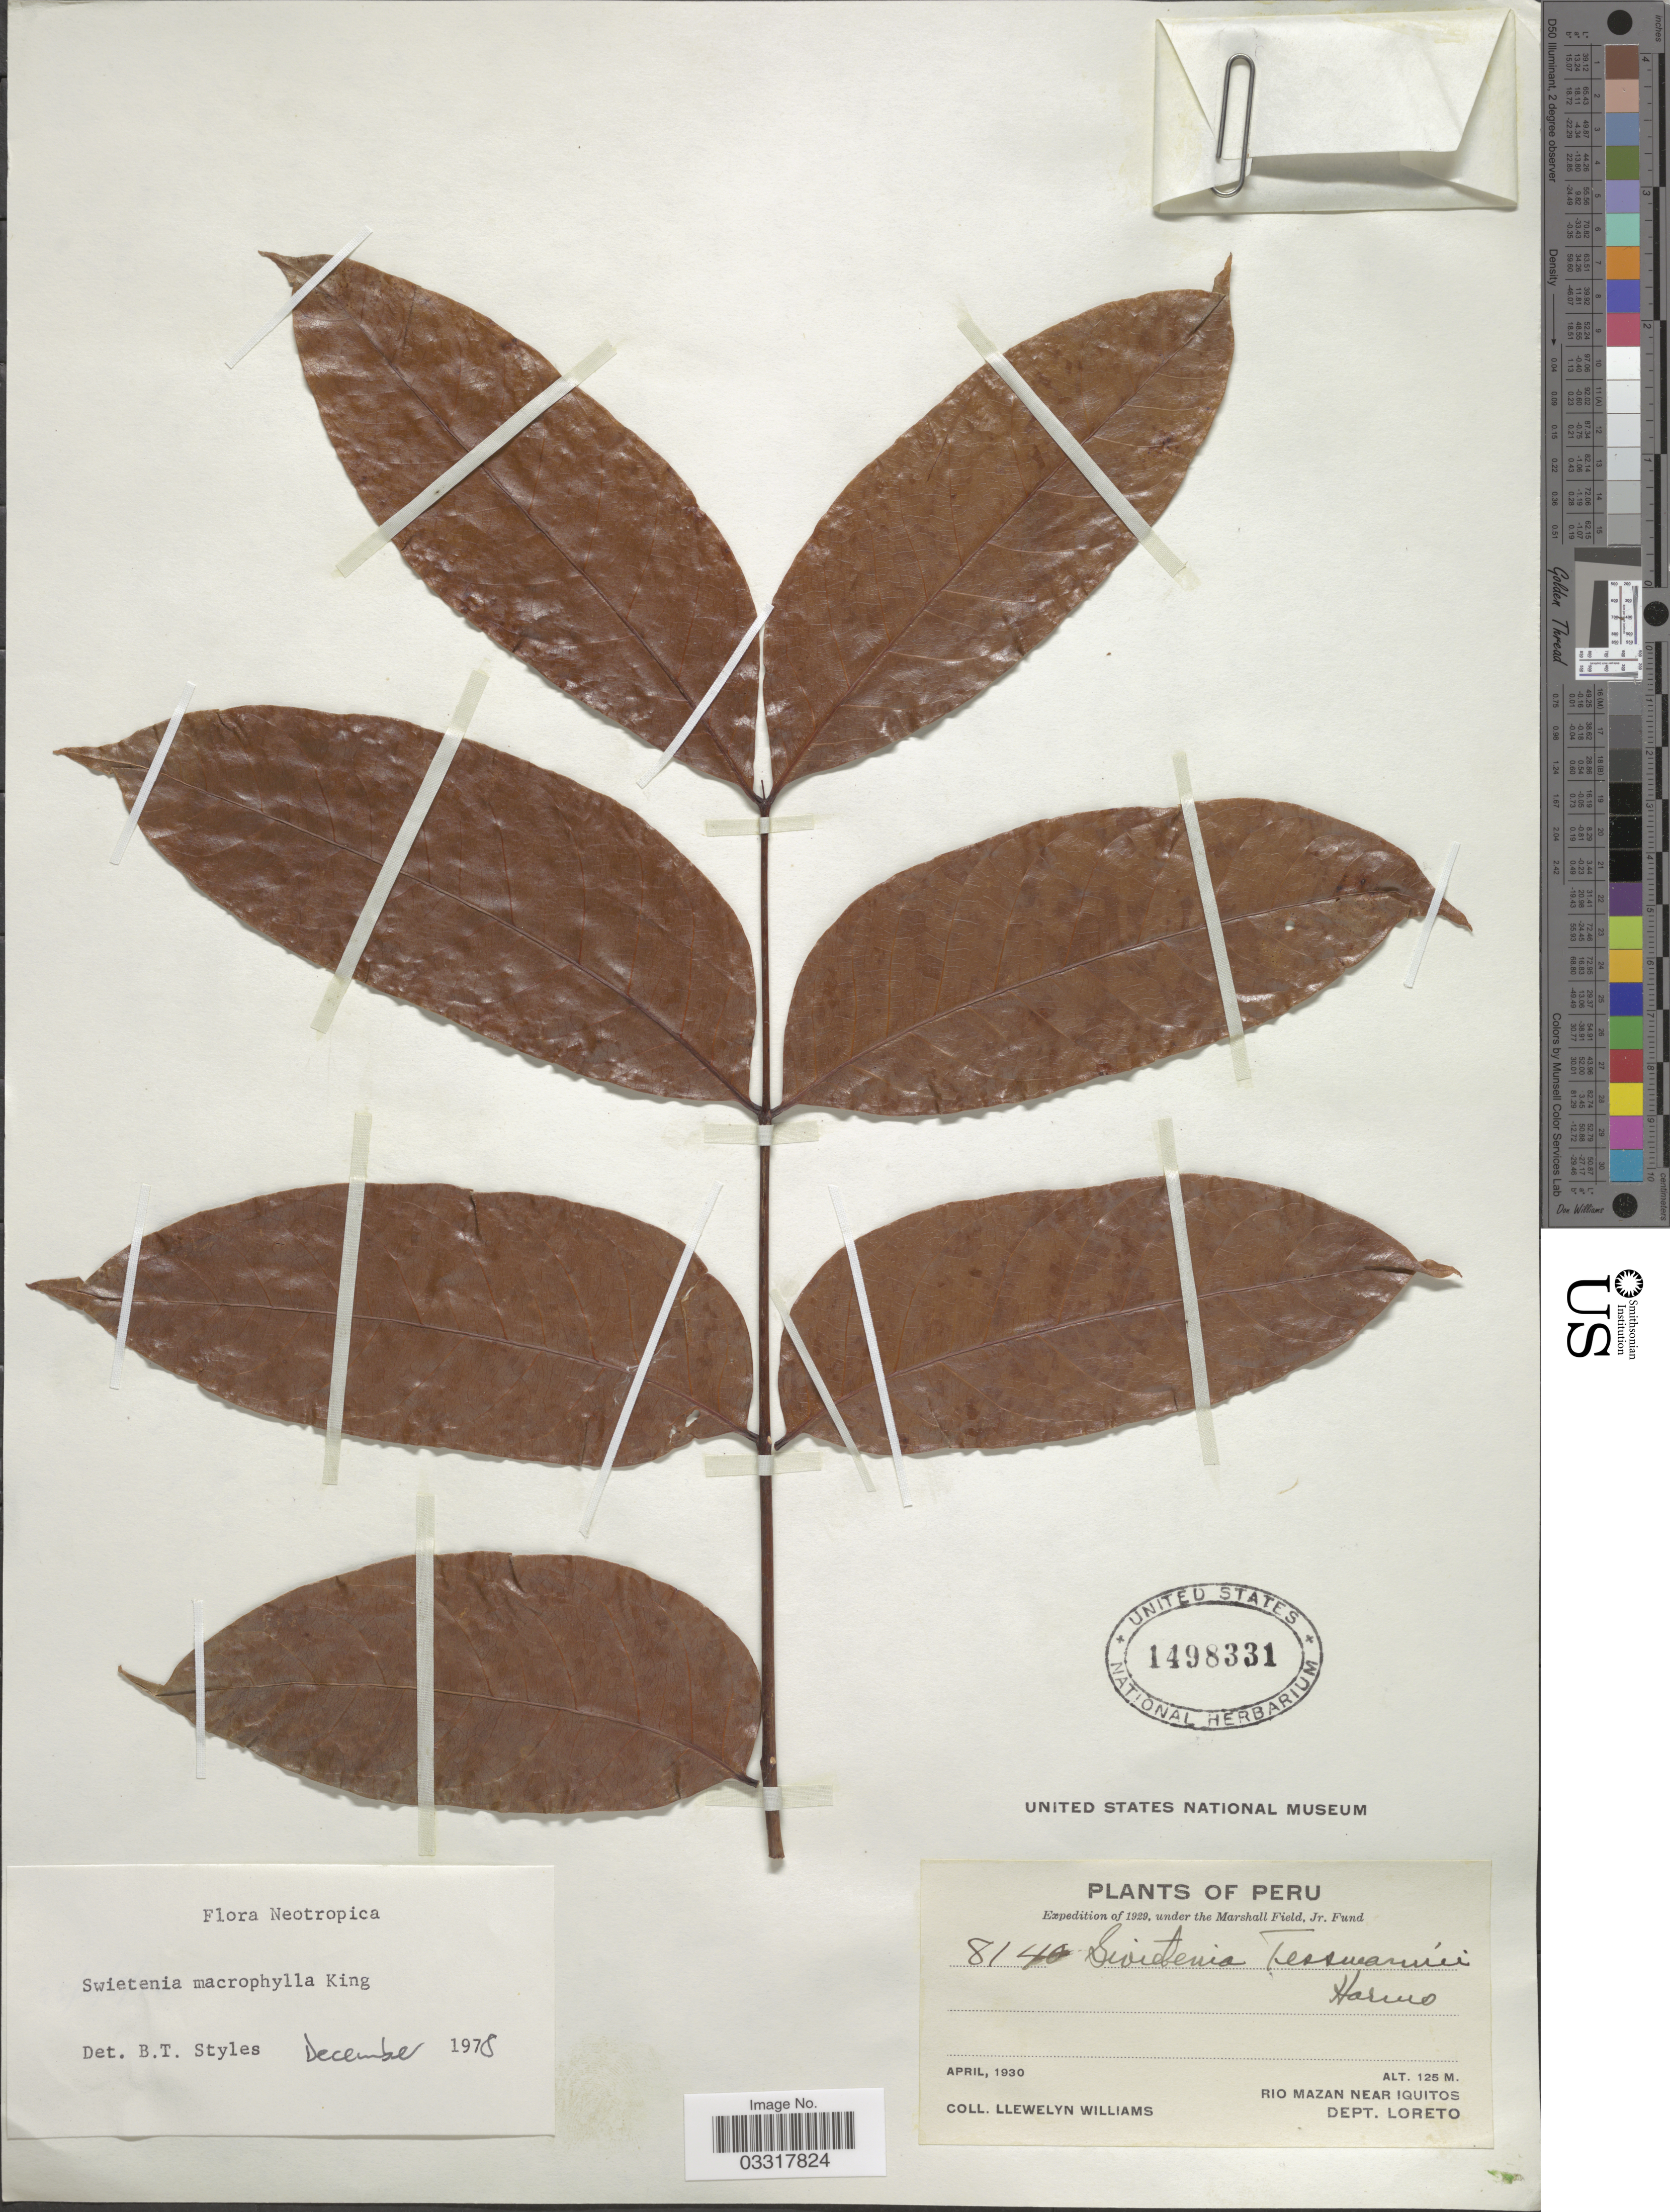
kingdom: Plantae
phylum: Tracheophyta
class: Magnoliopsida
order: Sapindales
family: Meliaceae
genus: Swietenia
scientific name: Swietenia macrophylla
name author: King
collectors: Ll. Williams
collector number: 8140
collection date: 1930-04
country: Peru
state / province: Loreto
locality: Rio Mazan near Iquitos. Dept. Loreto.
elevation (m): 125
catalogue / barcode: US 1498331